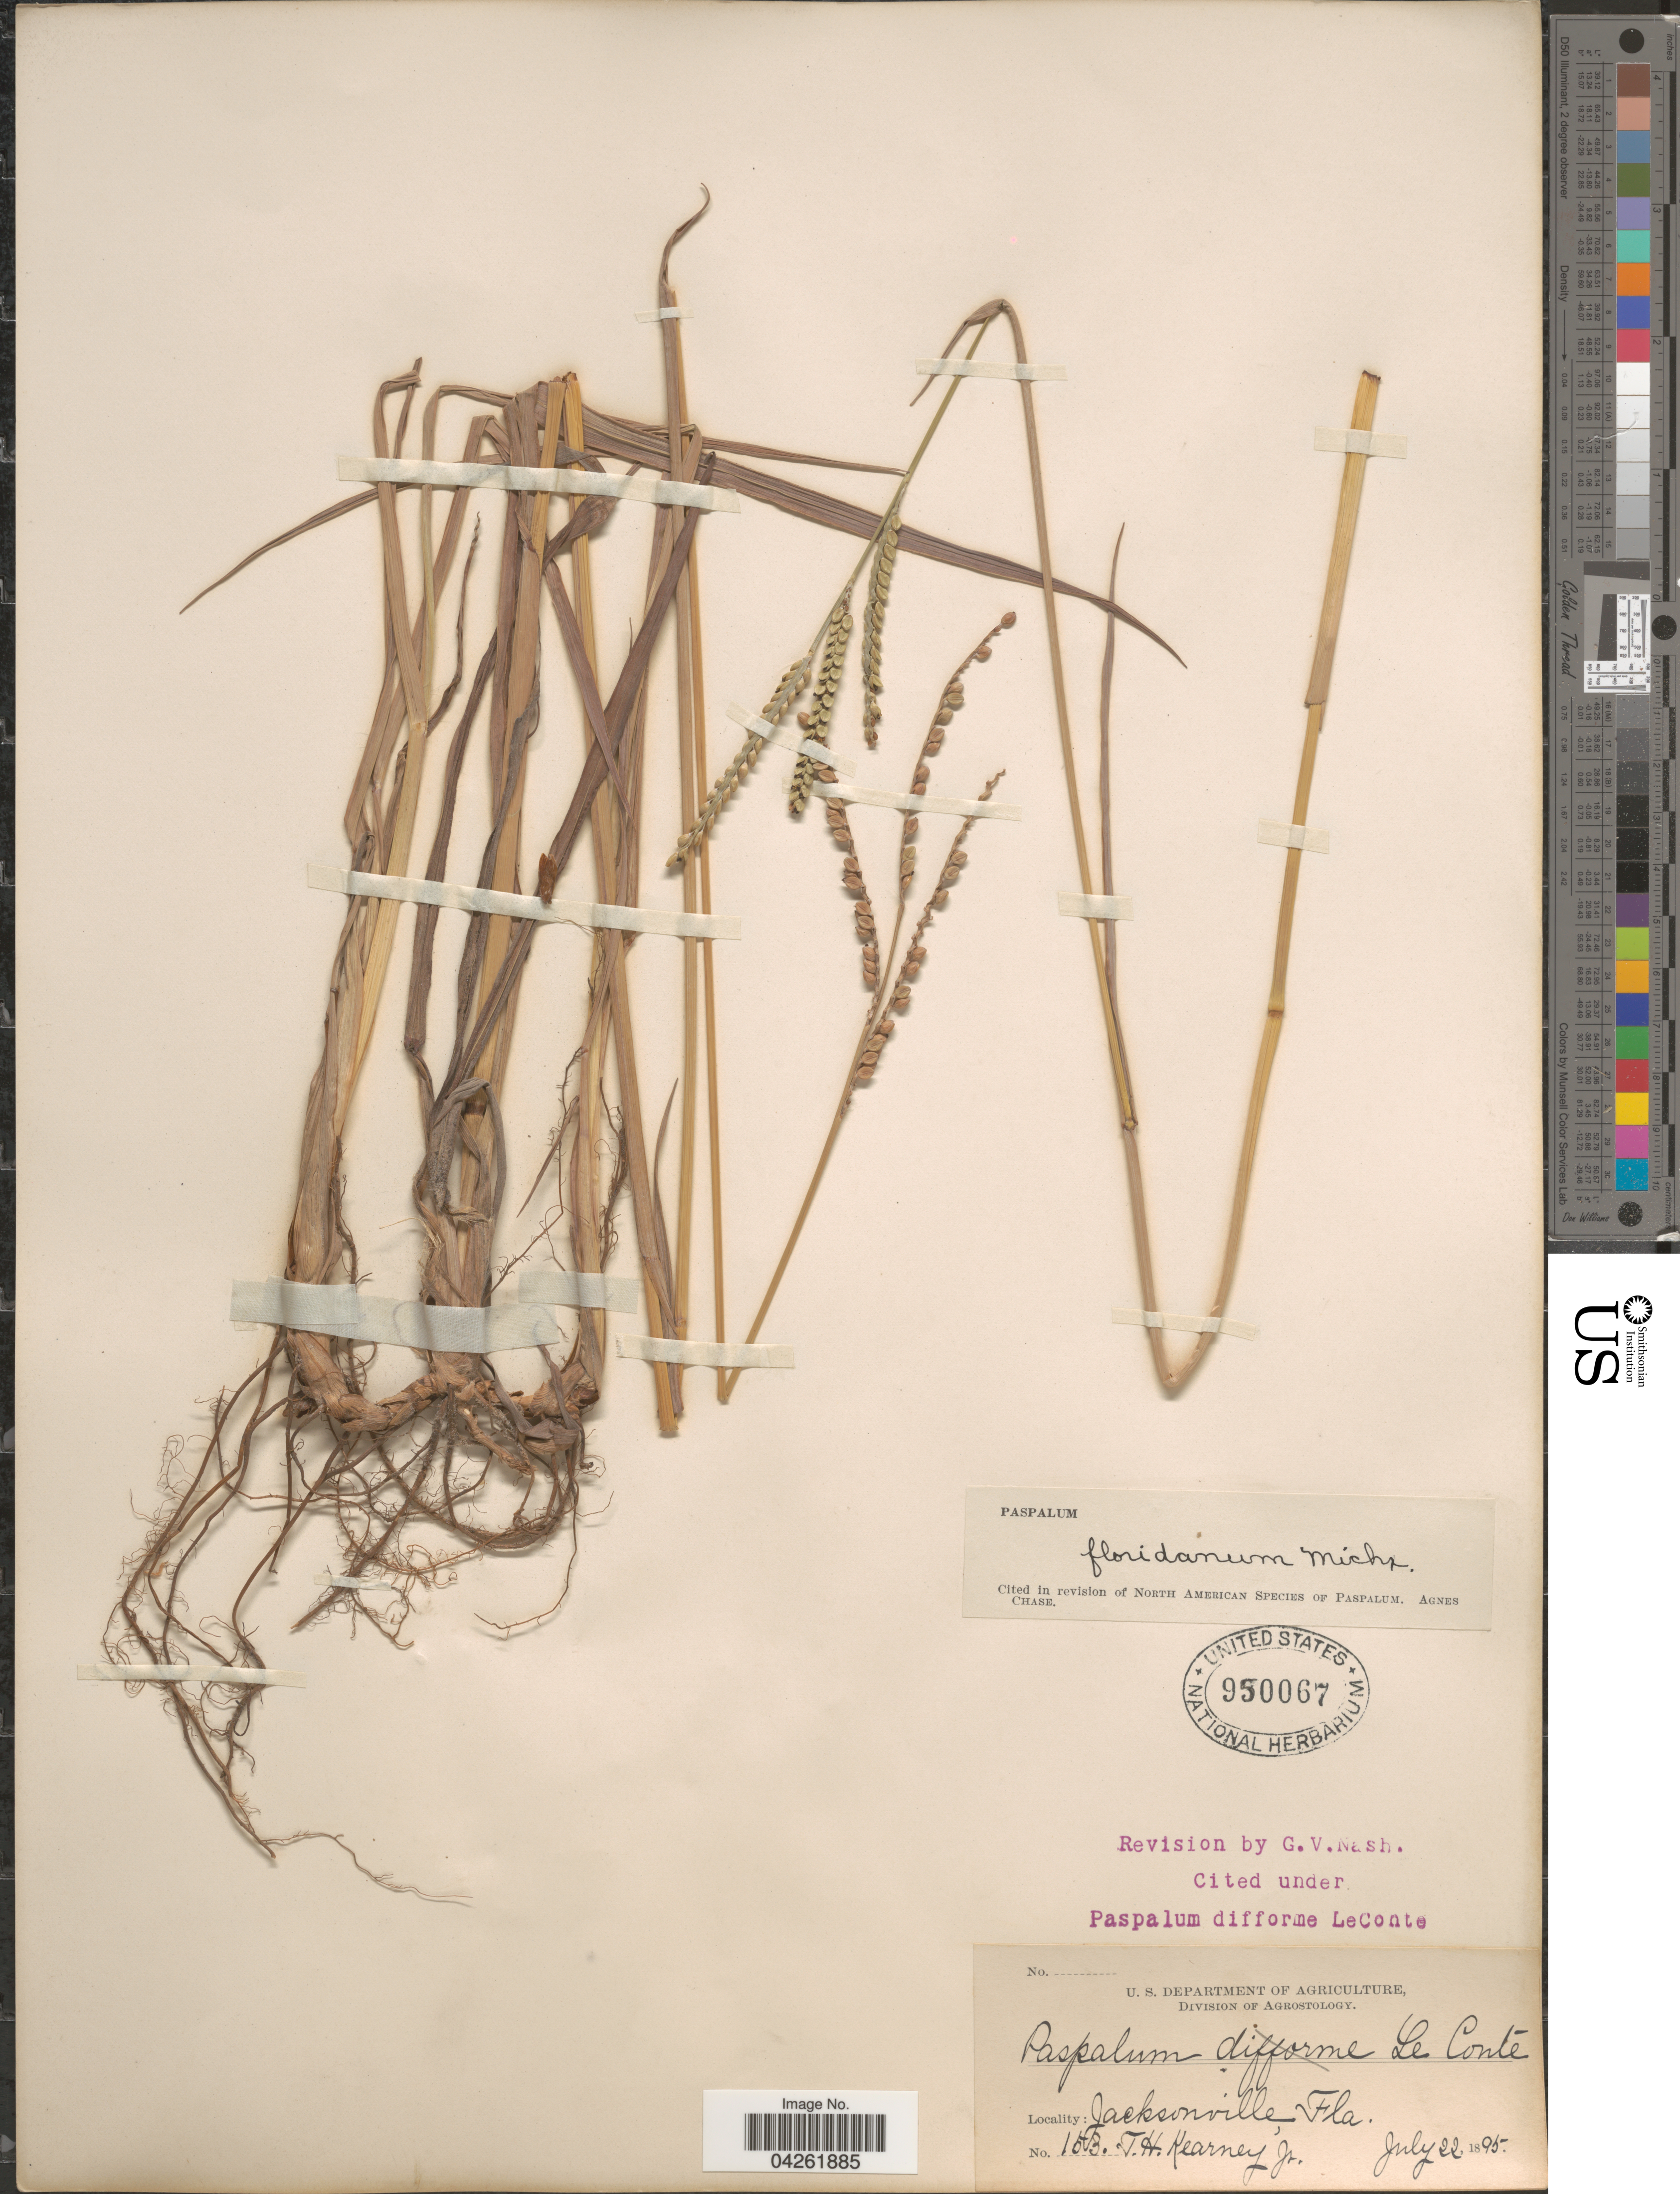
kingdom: Plantae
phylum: Tracheophyta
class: Liliopsida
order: Poales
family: Poaceae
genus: Paspalum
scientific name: Paspalum floridanum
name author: Michx.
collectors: T. H. Kearney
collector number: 153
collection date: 1895-07-22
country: United States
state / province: Florida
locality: Jacksonville.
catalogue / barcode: US 950067